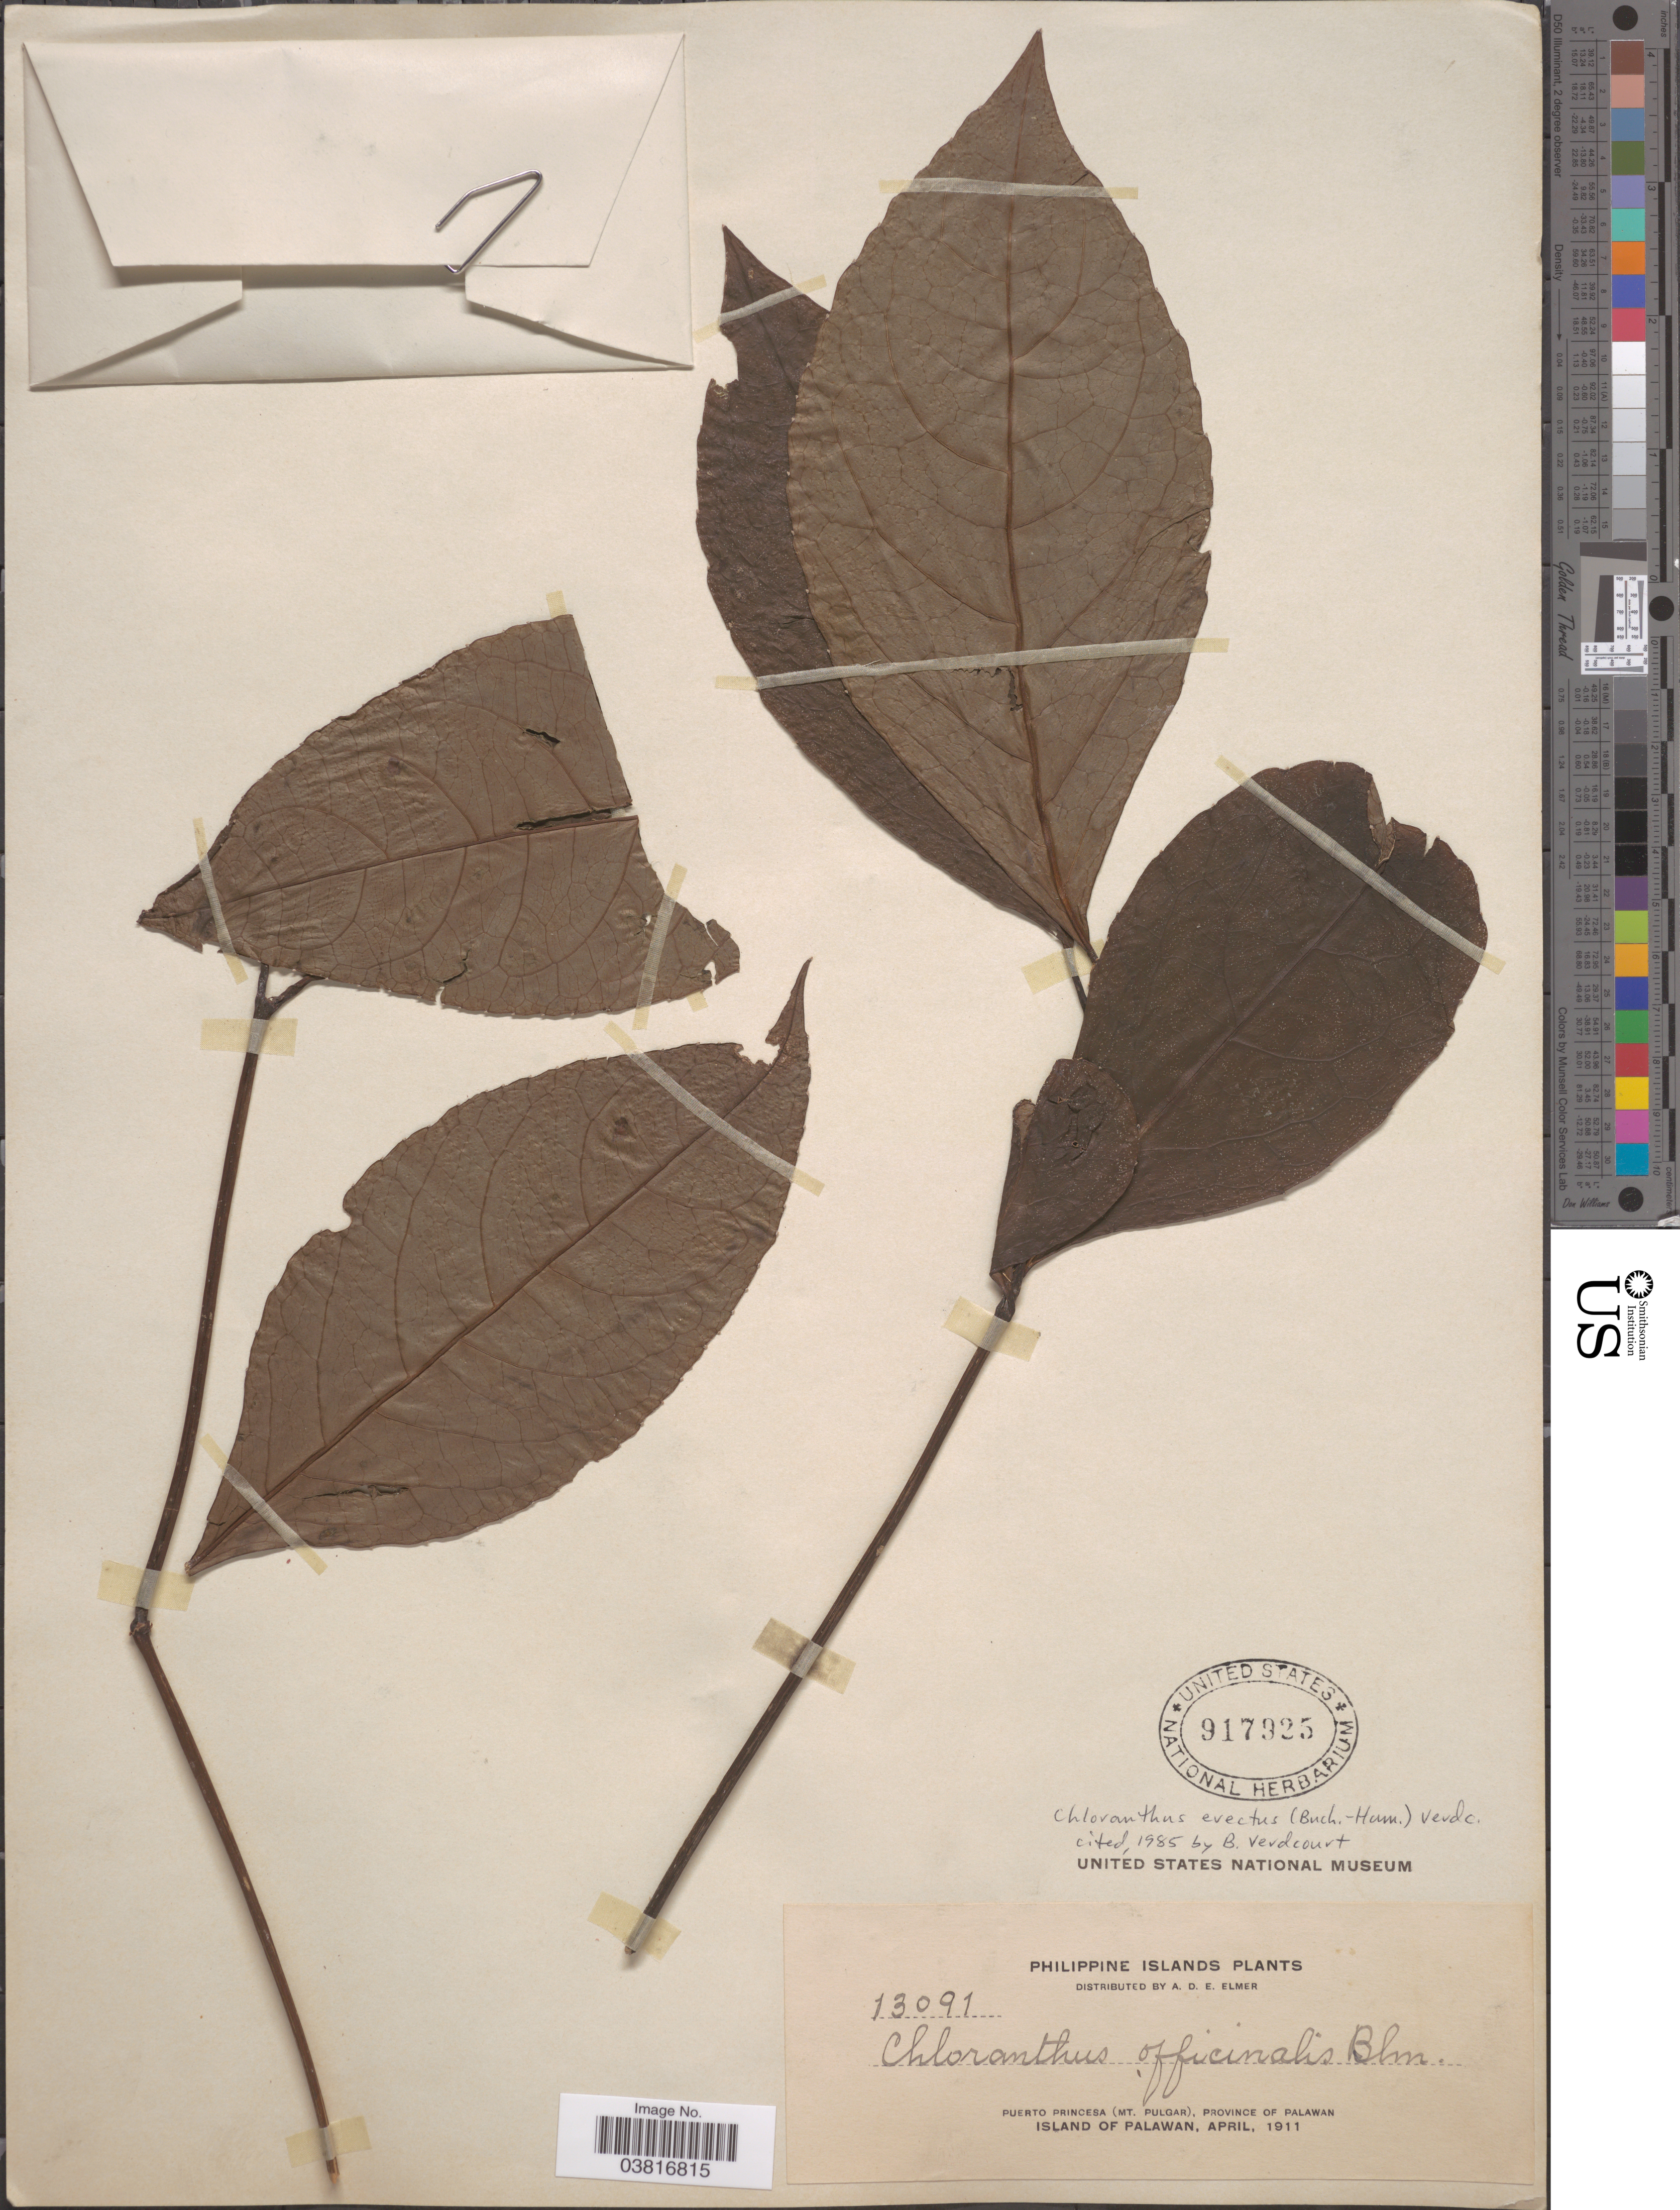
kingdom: Plantae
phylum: Tracheophyta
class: Magnoliopsida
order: Chloranthales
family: Chloranthaceae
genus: Chloranthus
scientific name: Chloranthus erectus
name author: (Buch.-Ham.) Verdc.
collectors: A. D. E. Elmer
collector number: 13091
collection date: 1911-04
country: Philippines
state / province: Mimaropa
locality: Philippine Islands. Puerto Princesa (Mt. Pulgar), Province of Palawan. Island of Palawan.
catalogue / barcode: US 917925